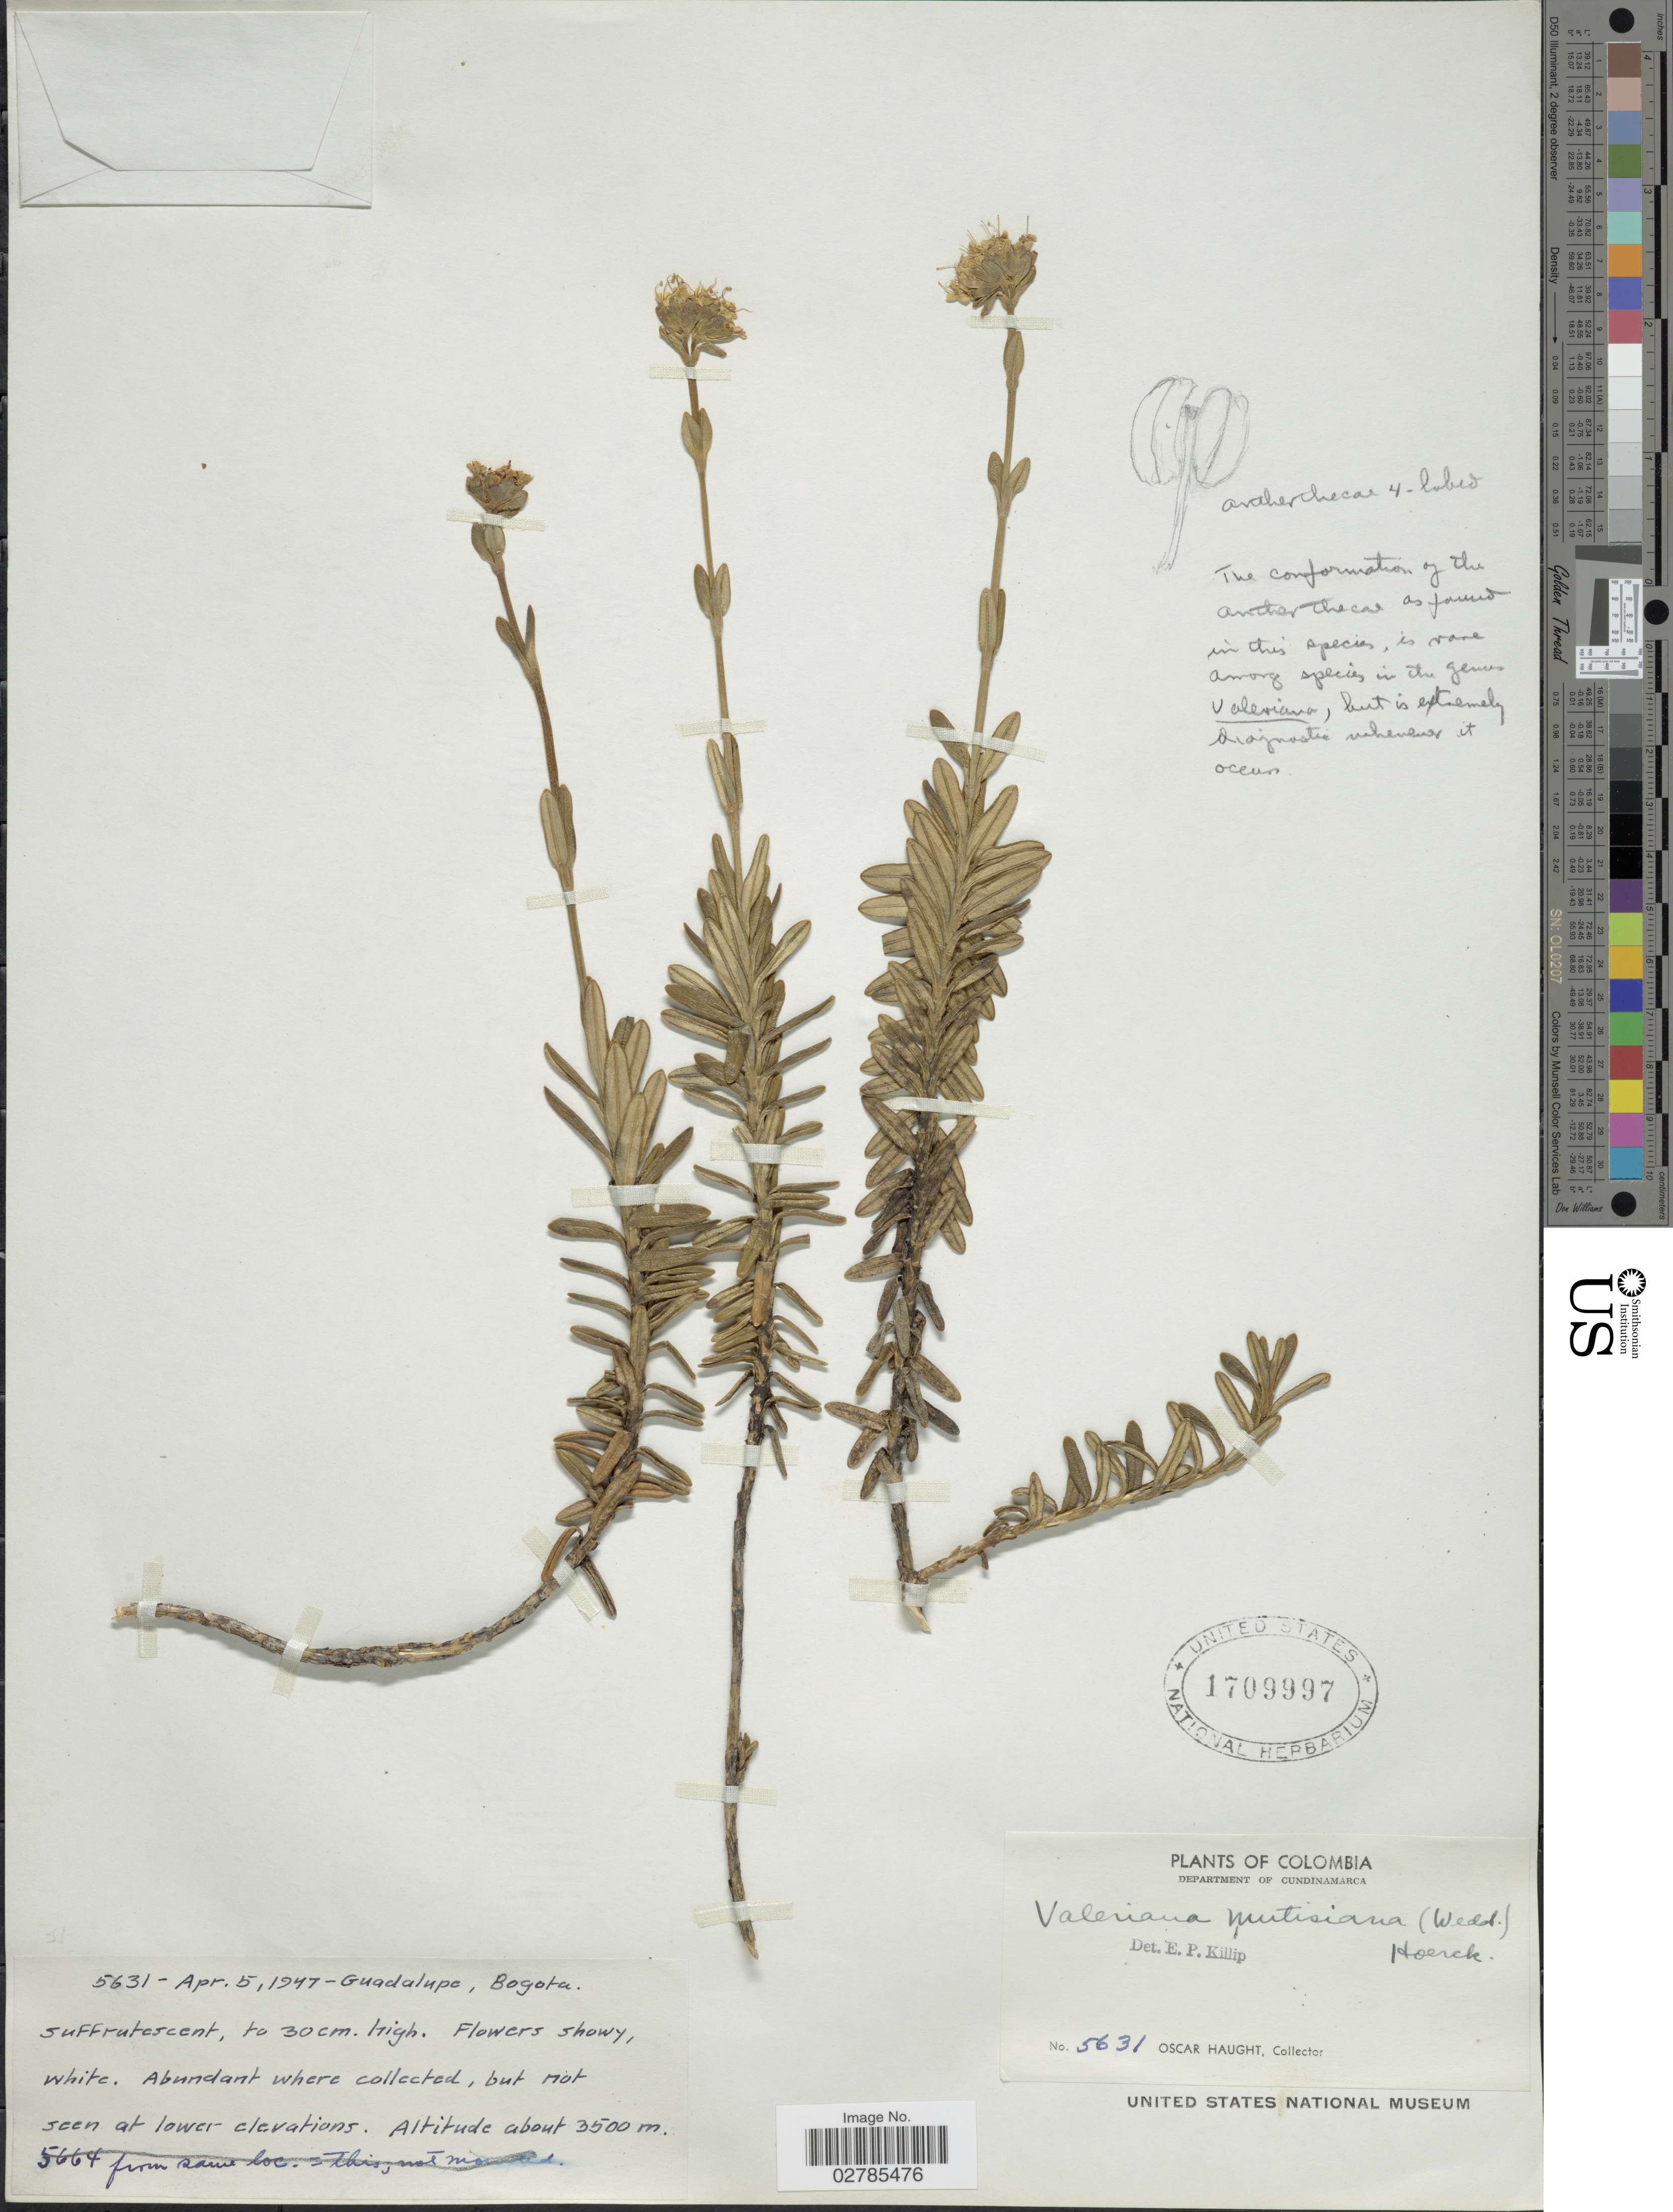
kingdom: Plantae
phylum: Tracheophyta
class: Magnoliopsida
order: Dipsacales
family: Caprifoliaceae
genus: Valeriana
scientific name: Valeriana triphylla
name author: Kunth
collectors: O. L. Haught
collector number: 5631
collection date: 1947-04-05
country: Colombia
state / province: Cundinamarca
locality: Department of Cundinamarca. Guadalupe, Bogota.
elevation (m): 3500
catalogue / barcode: US 1709997